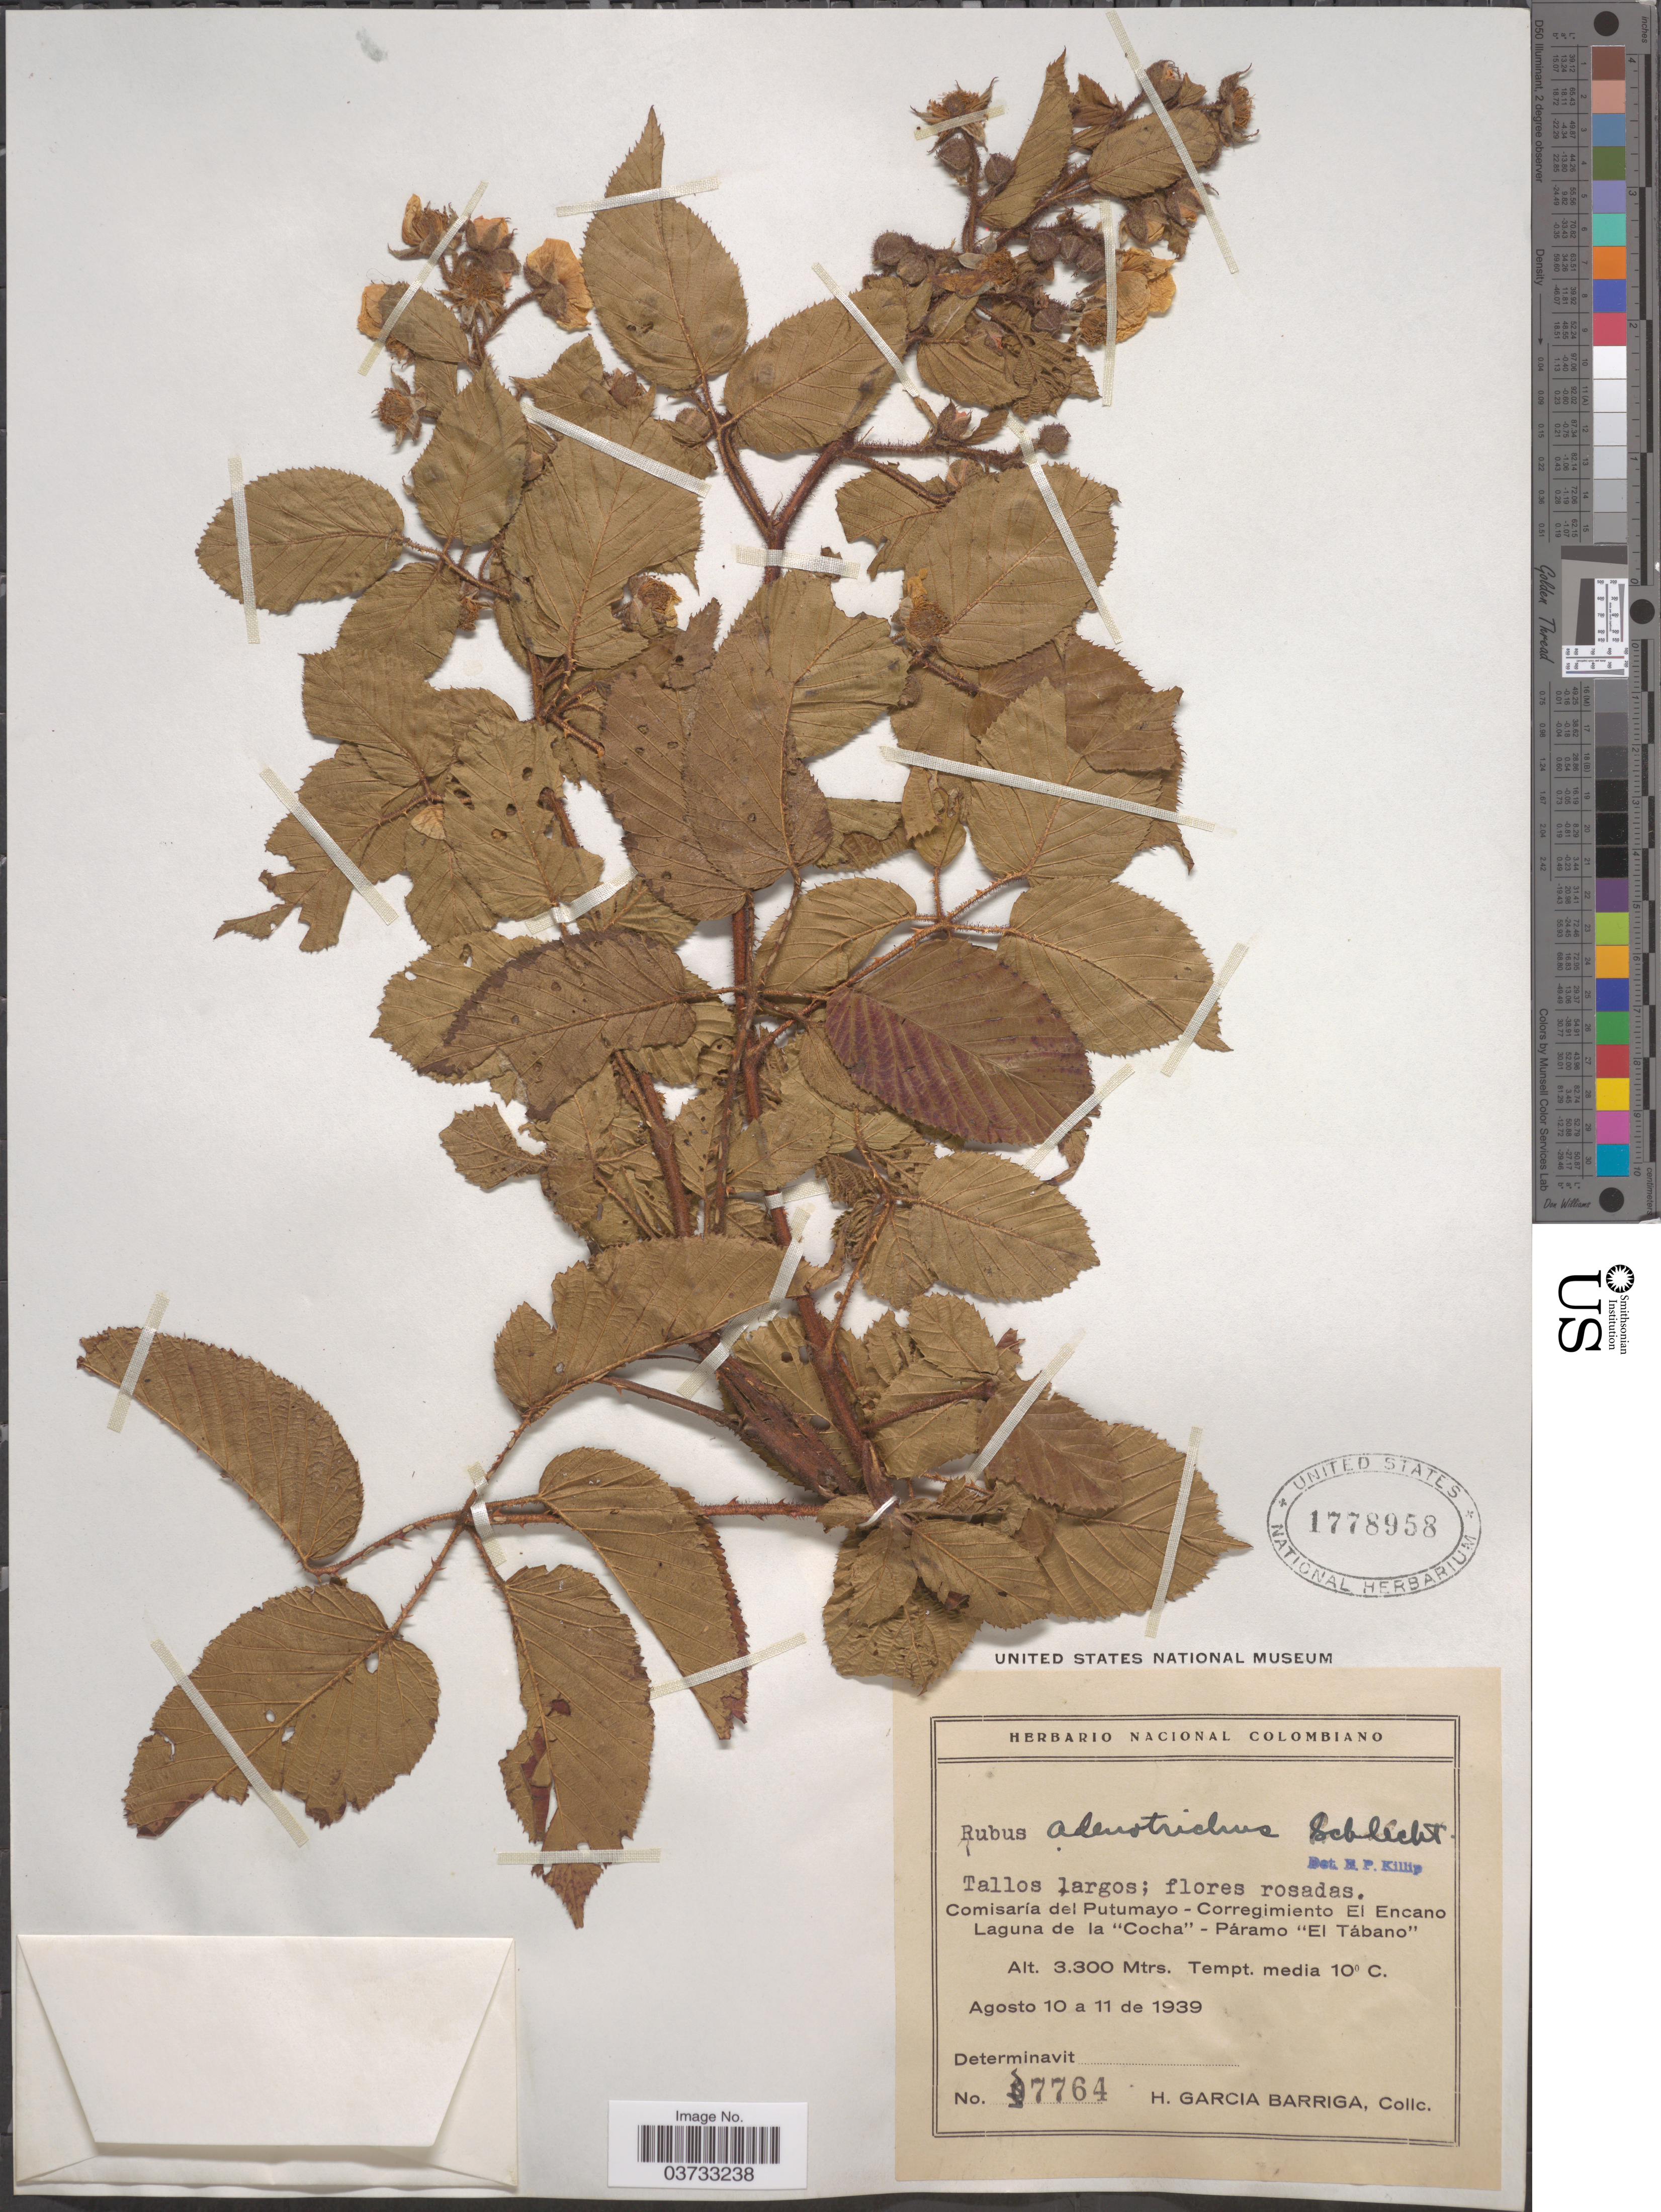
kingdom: Plantae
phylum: Tracheophyta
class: Magnoliopsida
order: Rosales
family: Rosaceae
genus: Rubus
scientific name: Rubus adenotrichos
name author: Schltdl.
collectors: H. García Barriga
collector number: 7764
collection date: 1939-08-10/1939-08-11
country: Colombia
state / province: Putumayo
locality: Comisaría del Putumayo - Corregimiento El Encano Laguna de la "Cocha" - Páramo "El Tábano". Tempt. media 10º C [unsure placement].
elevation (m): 3300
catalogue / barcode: US 1778958